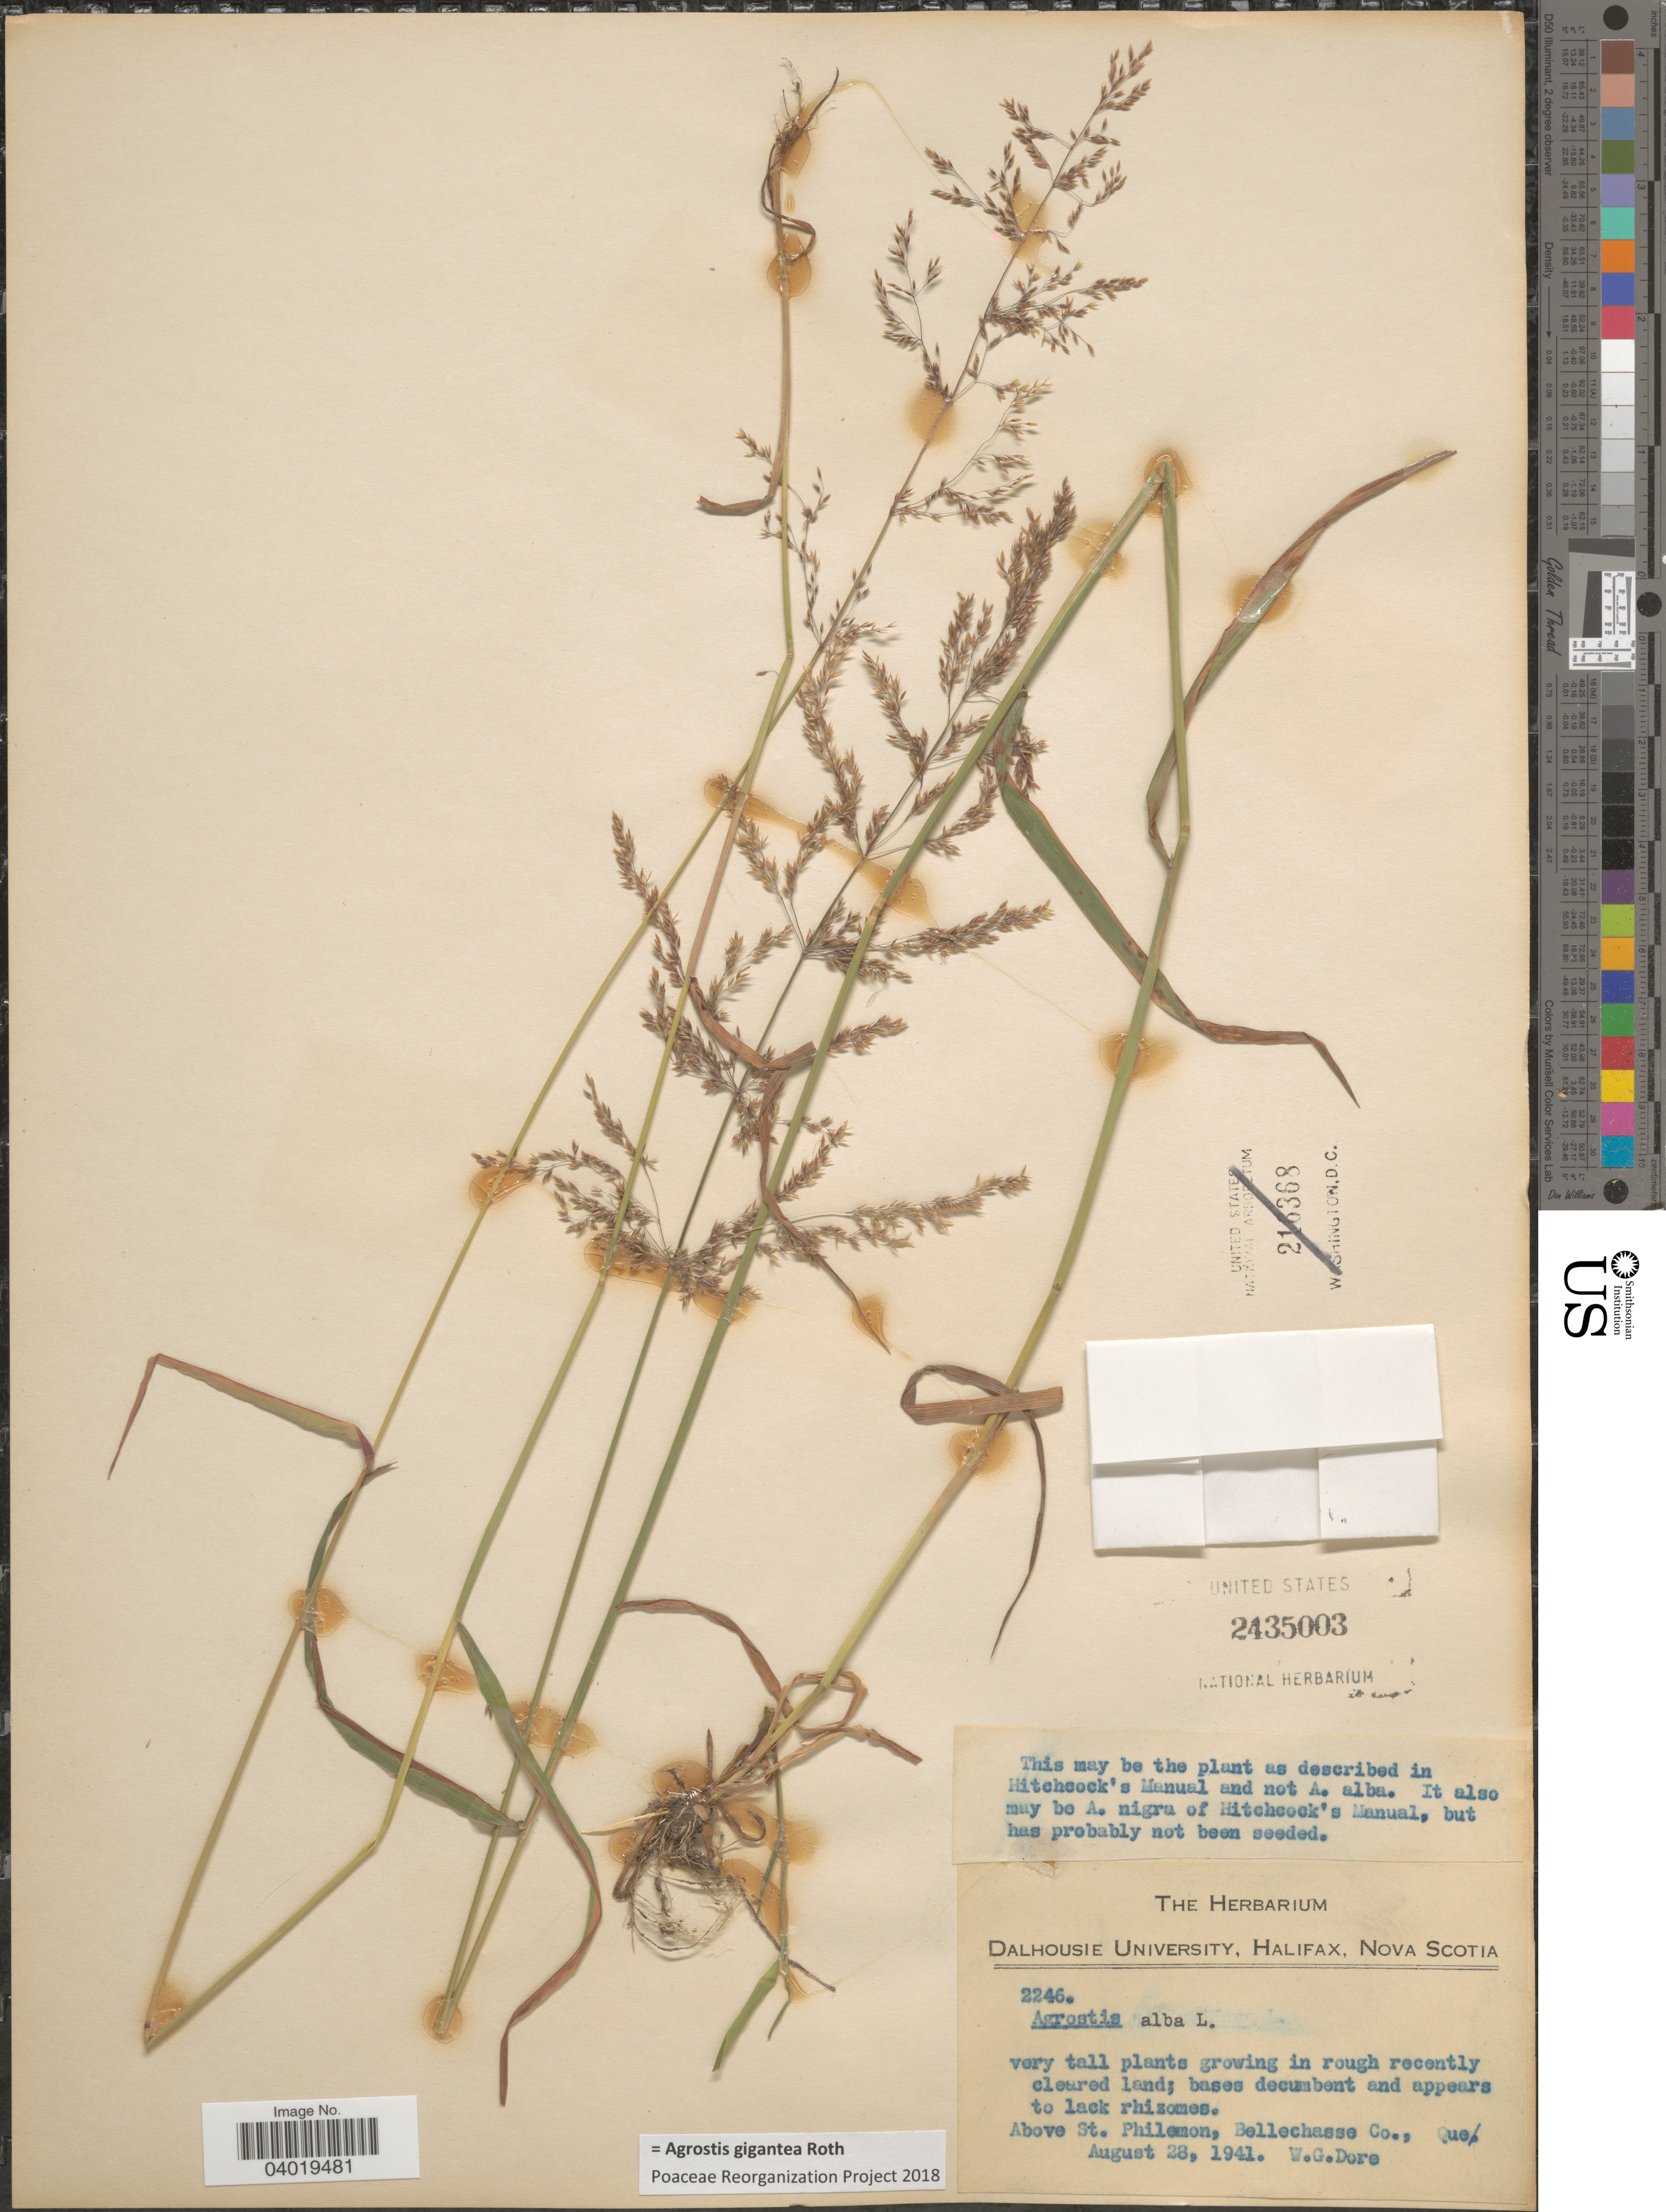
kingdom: Plantae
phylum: Tracheophyta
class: Liliopsida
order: Poales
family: Poaceae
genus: Agrostis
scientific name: Agrostis gigantea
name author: Roth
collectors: W. Dore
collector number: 2246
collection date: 1941-08-28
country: Canada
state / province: Quebec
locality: Above St. Philemon, Bellechasse Co.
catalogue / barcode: US 2435003